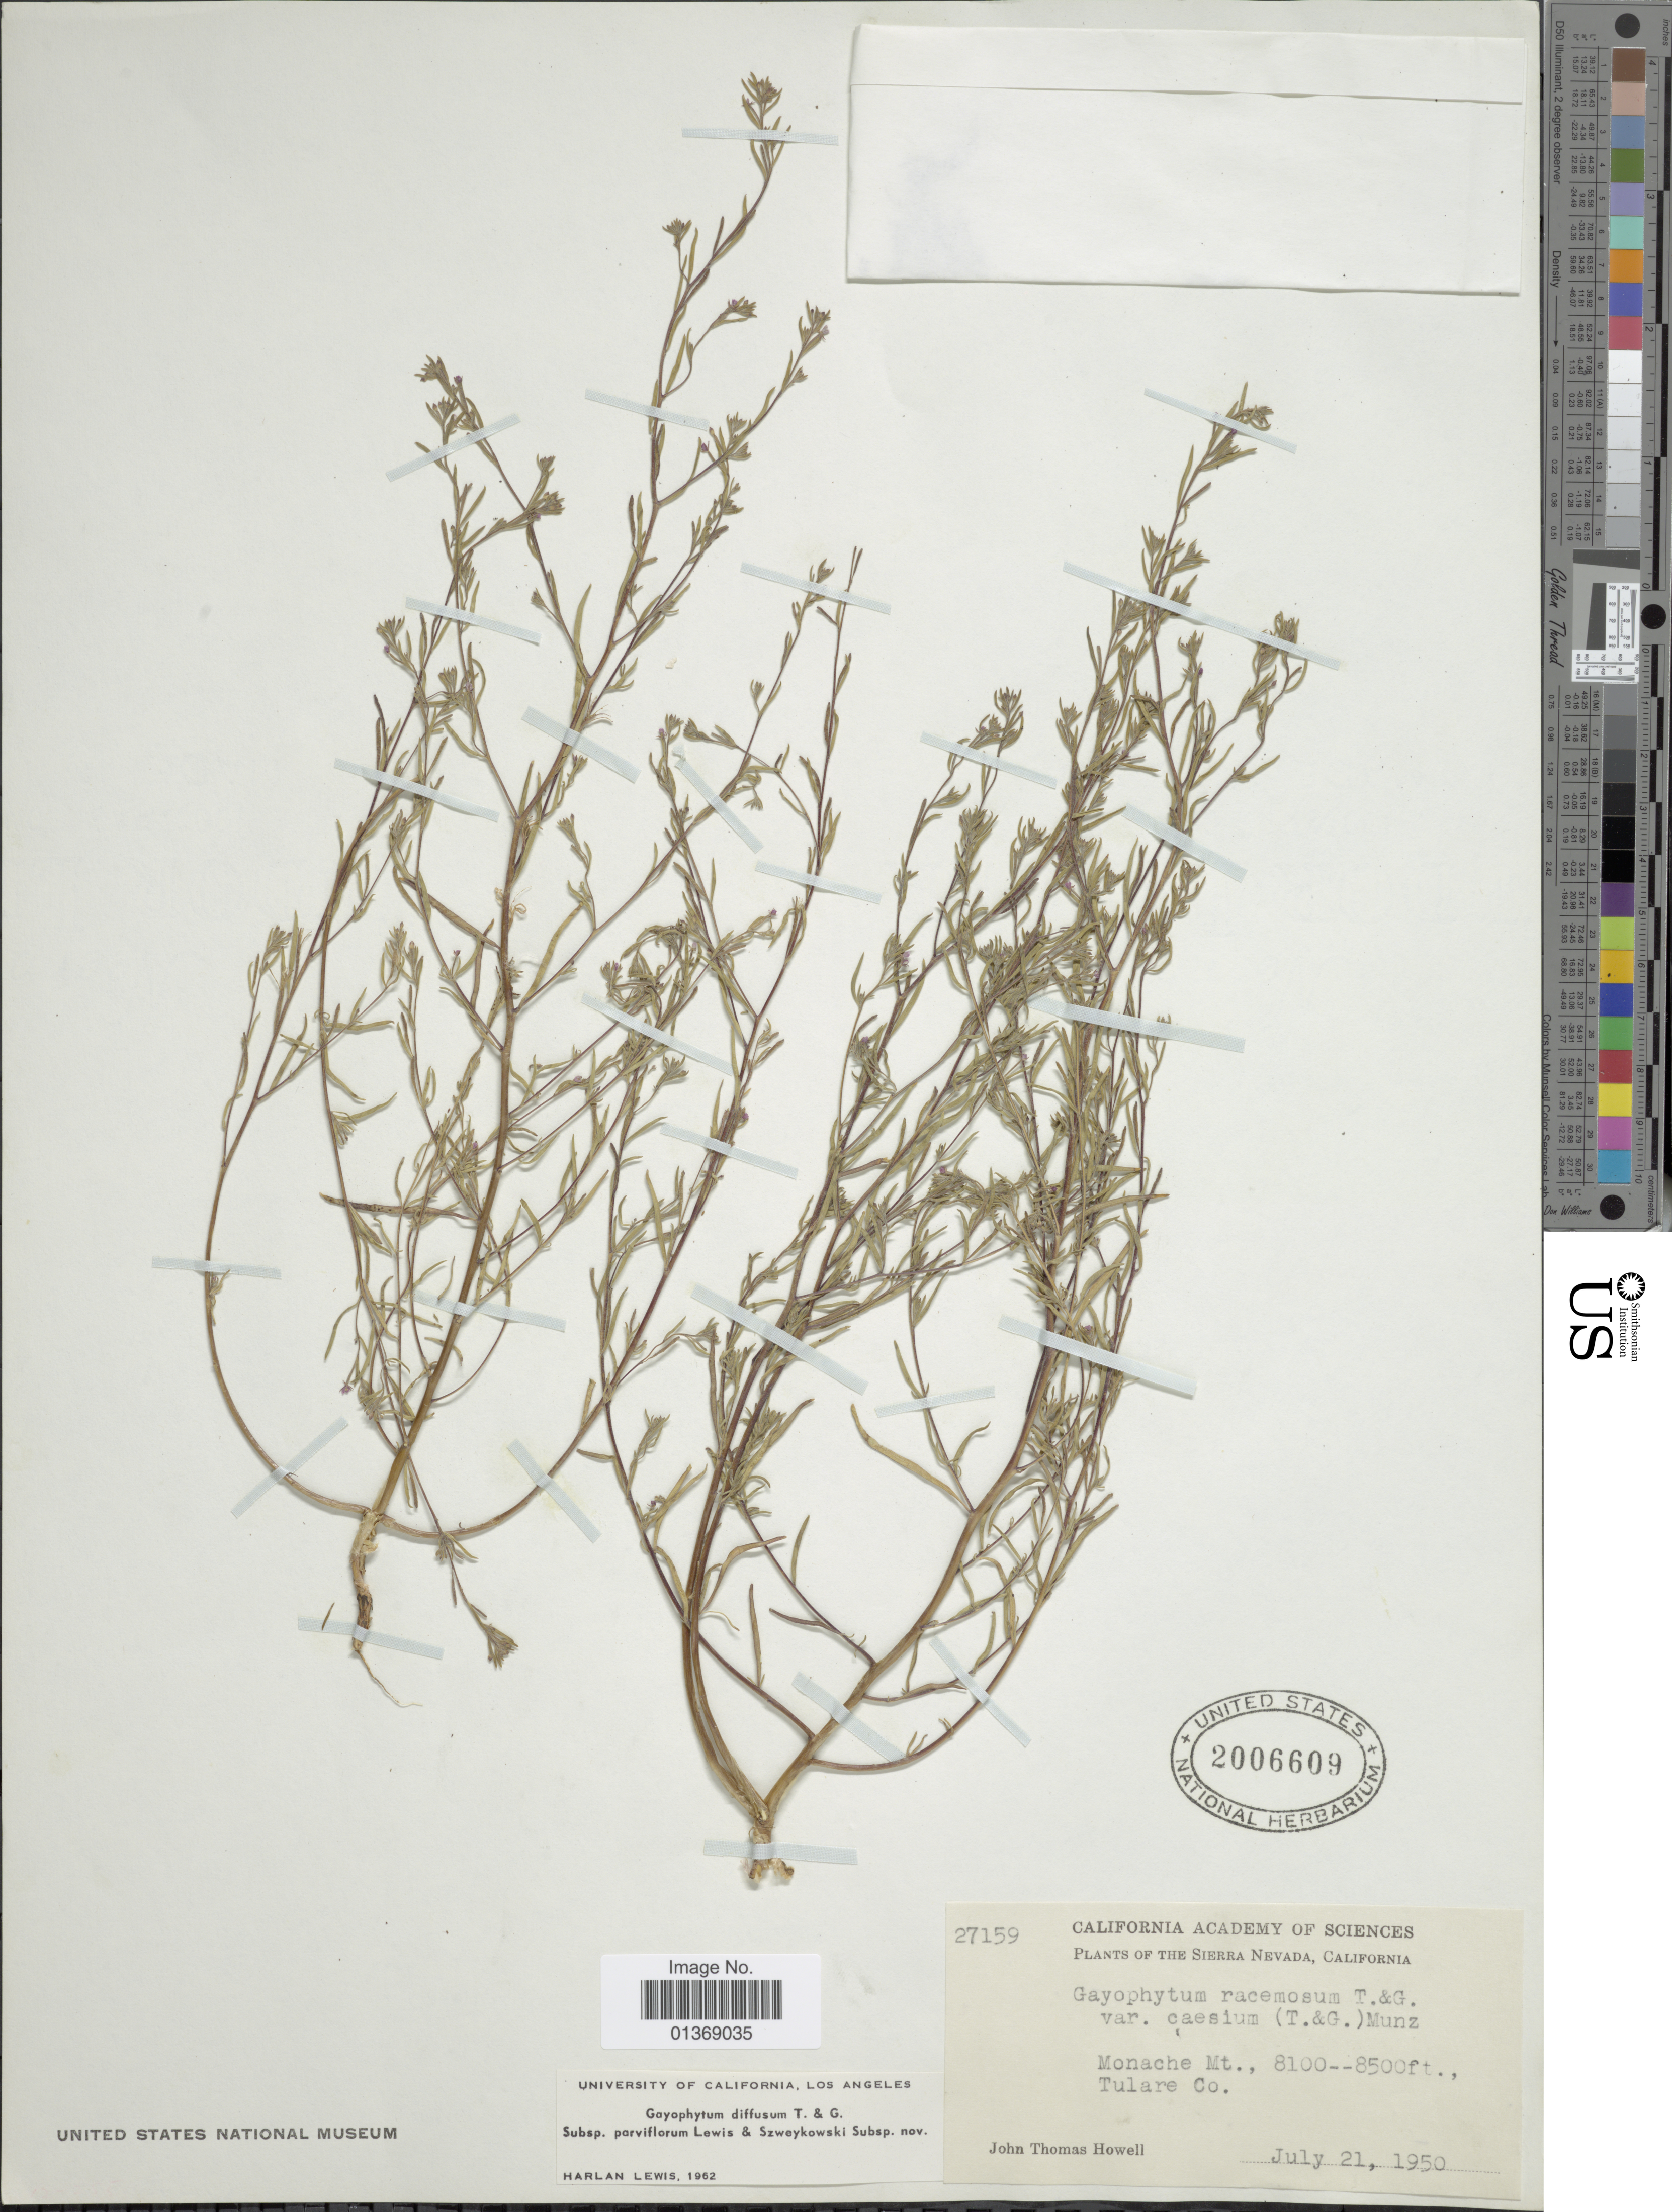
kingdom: Plantae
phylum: Tracheophyta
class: Magnoliopsida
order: Myrtales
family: Onagraceae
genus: Gayophytum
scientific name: Gayophytum diffusum subsp. parviflorum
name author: F. H. Lewis & Szweyk.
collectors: J. T. Howell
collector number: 27159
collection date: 1950-07-21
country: United States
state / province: California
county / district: Tulare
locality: Sierra Nevada, Monache Mt., Tulare Co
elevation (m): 2469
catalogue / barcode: US 2006609